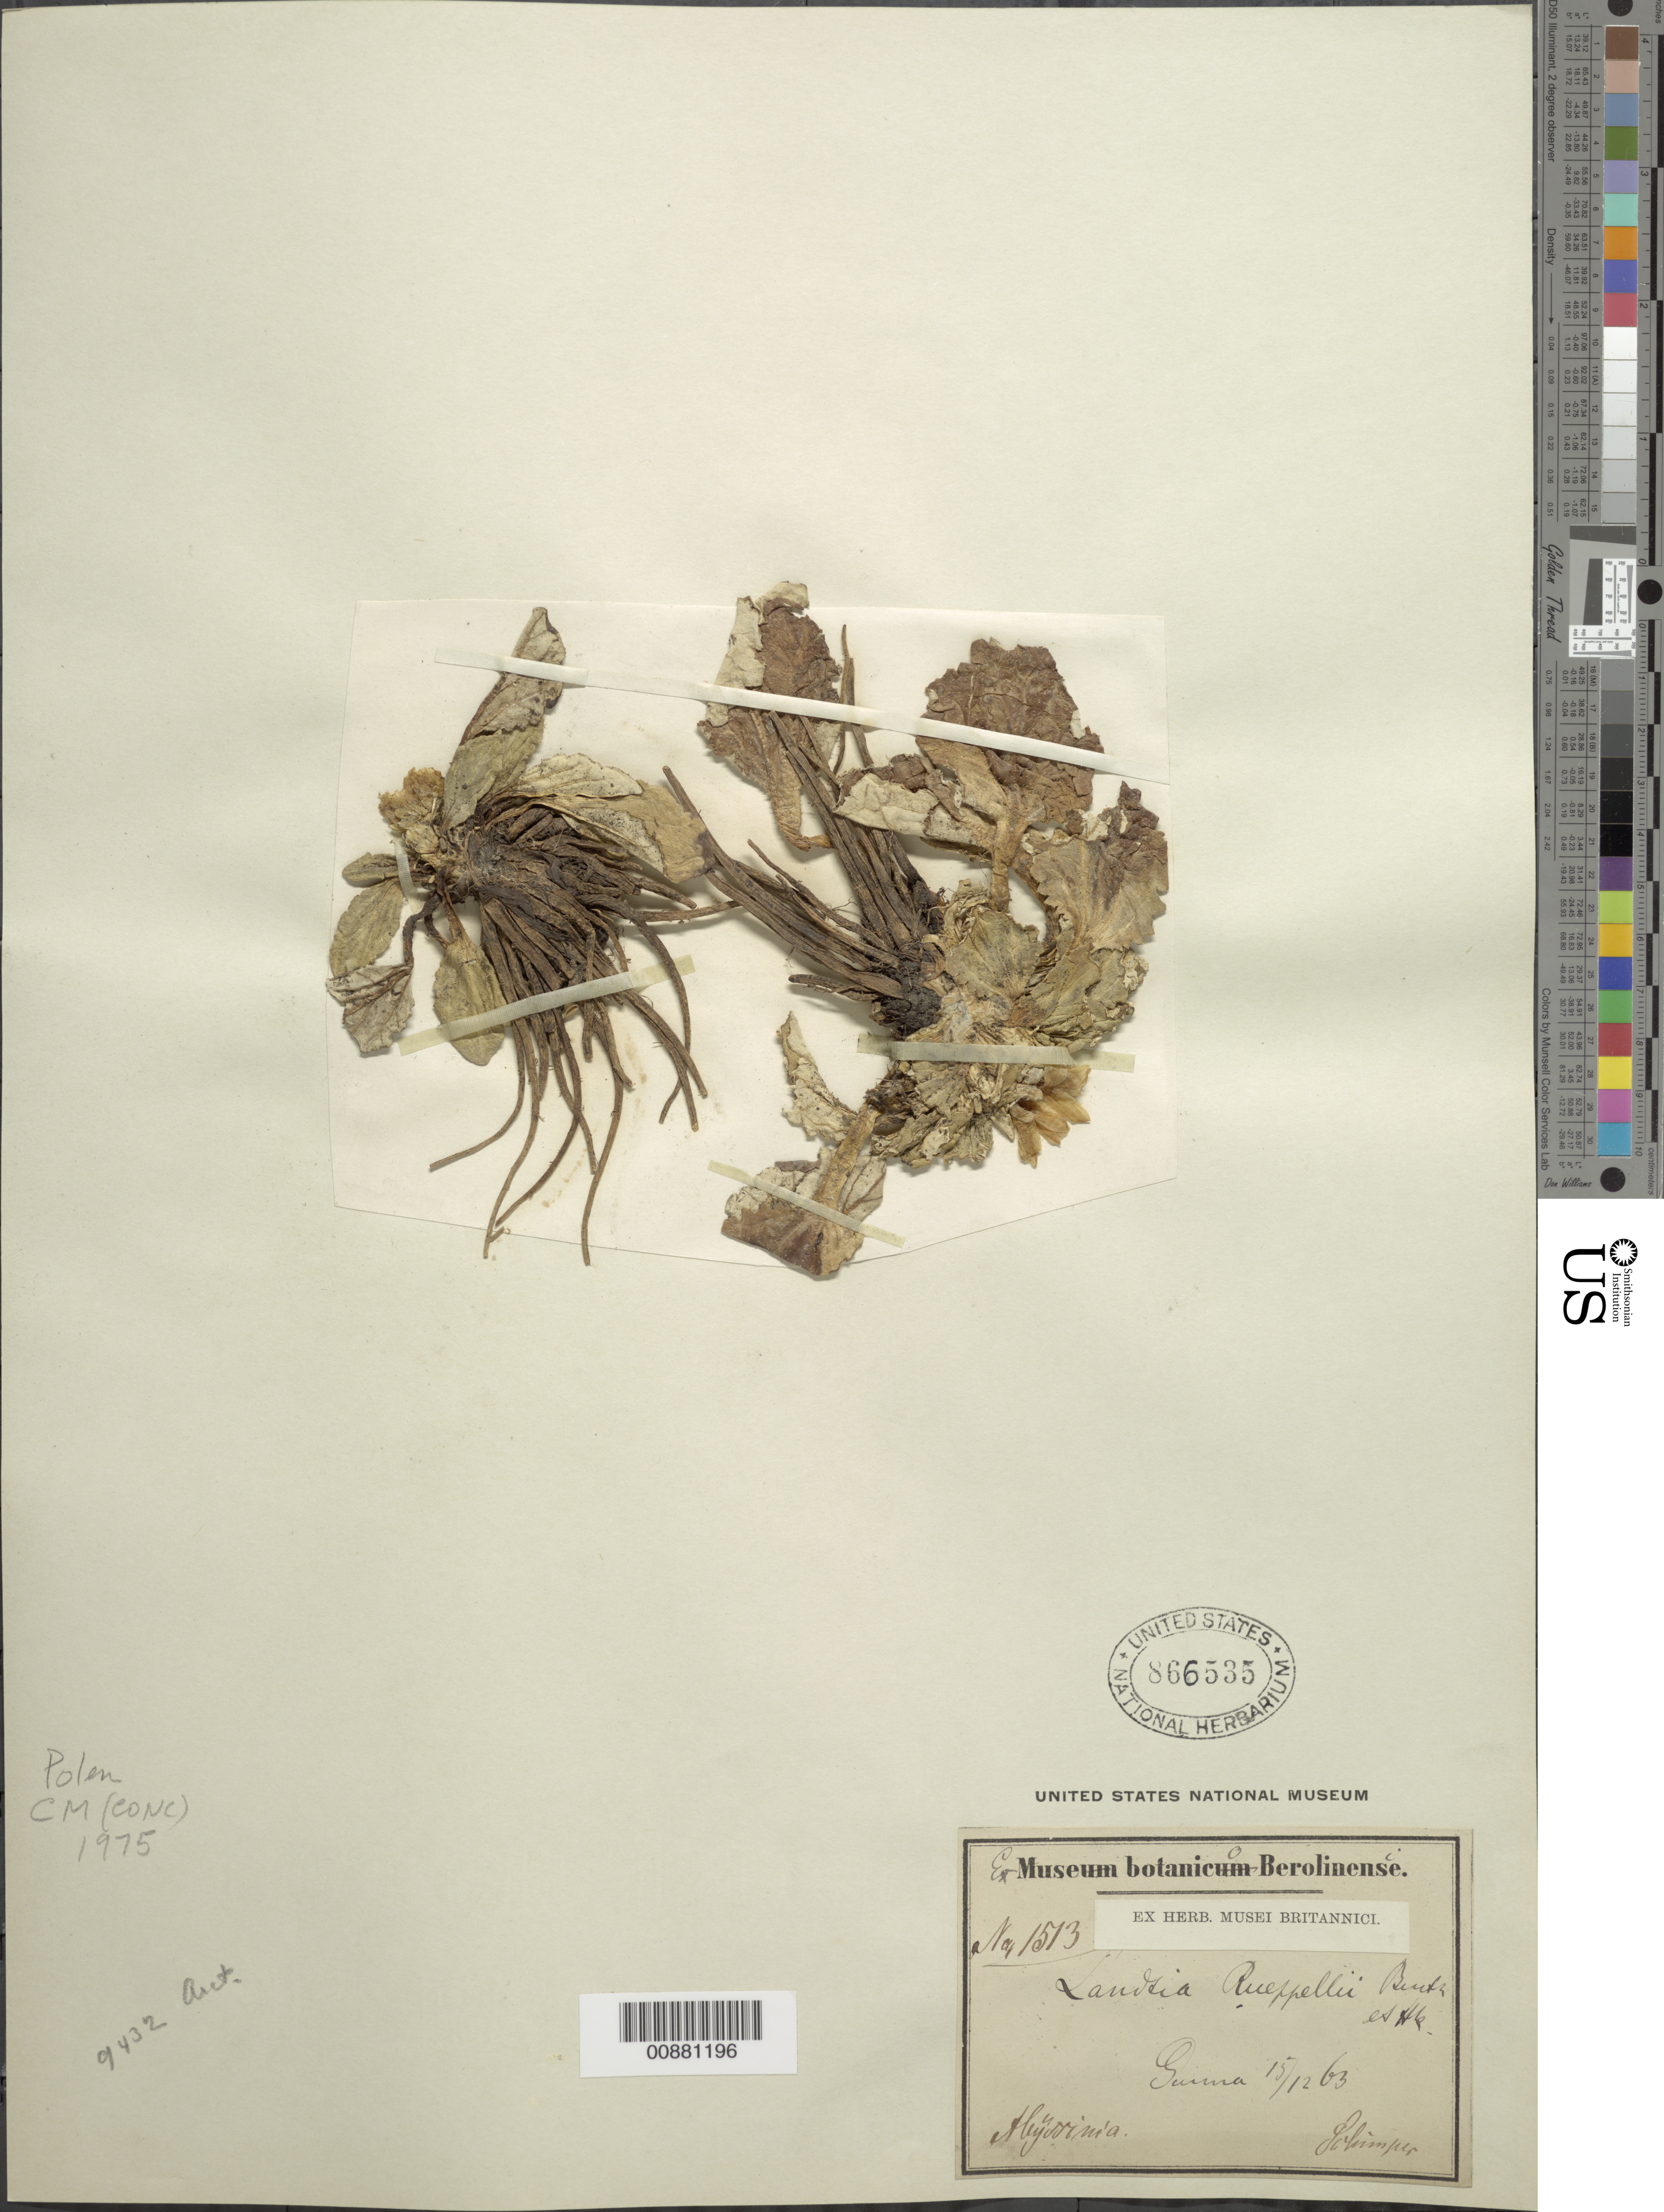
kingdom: Plantae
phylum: Tracheophyta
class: Magnoliopsida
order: Asterales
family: Asteraceae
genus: Haplocarpha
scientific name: Haplocarpha rueppelii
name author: (Sch. Bip.) Beauverd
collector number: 1513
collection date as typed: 15 December 1863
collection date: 1863-12-15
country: South Africa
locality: Hiyorima?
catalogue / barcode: US 866535